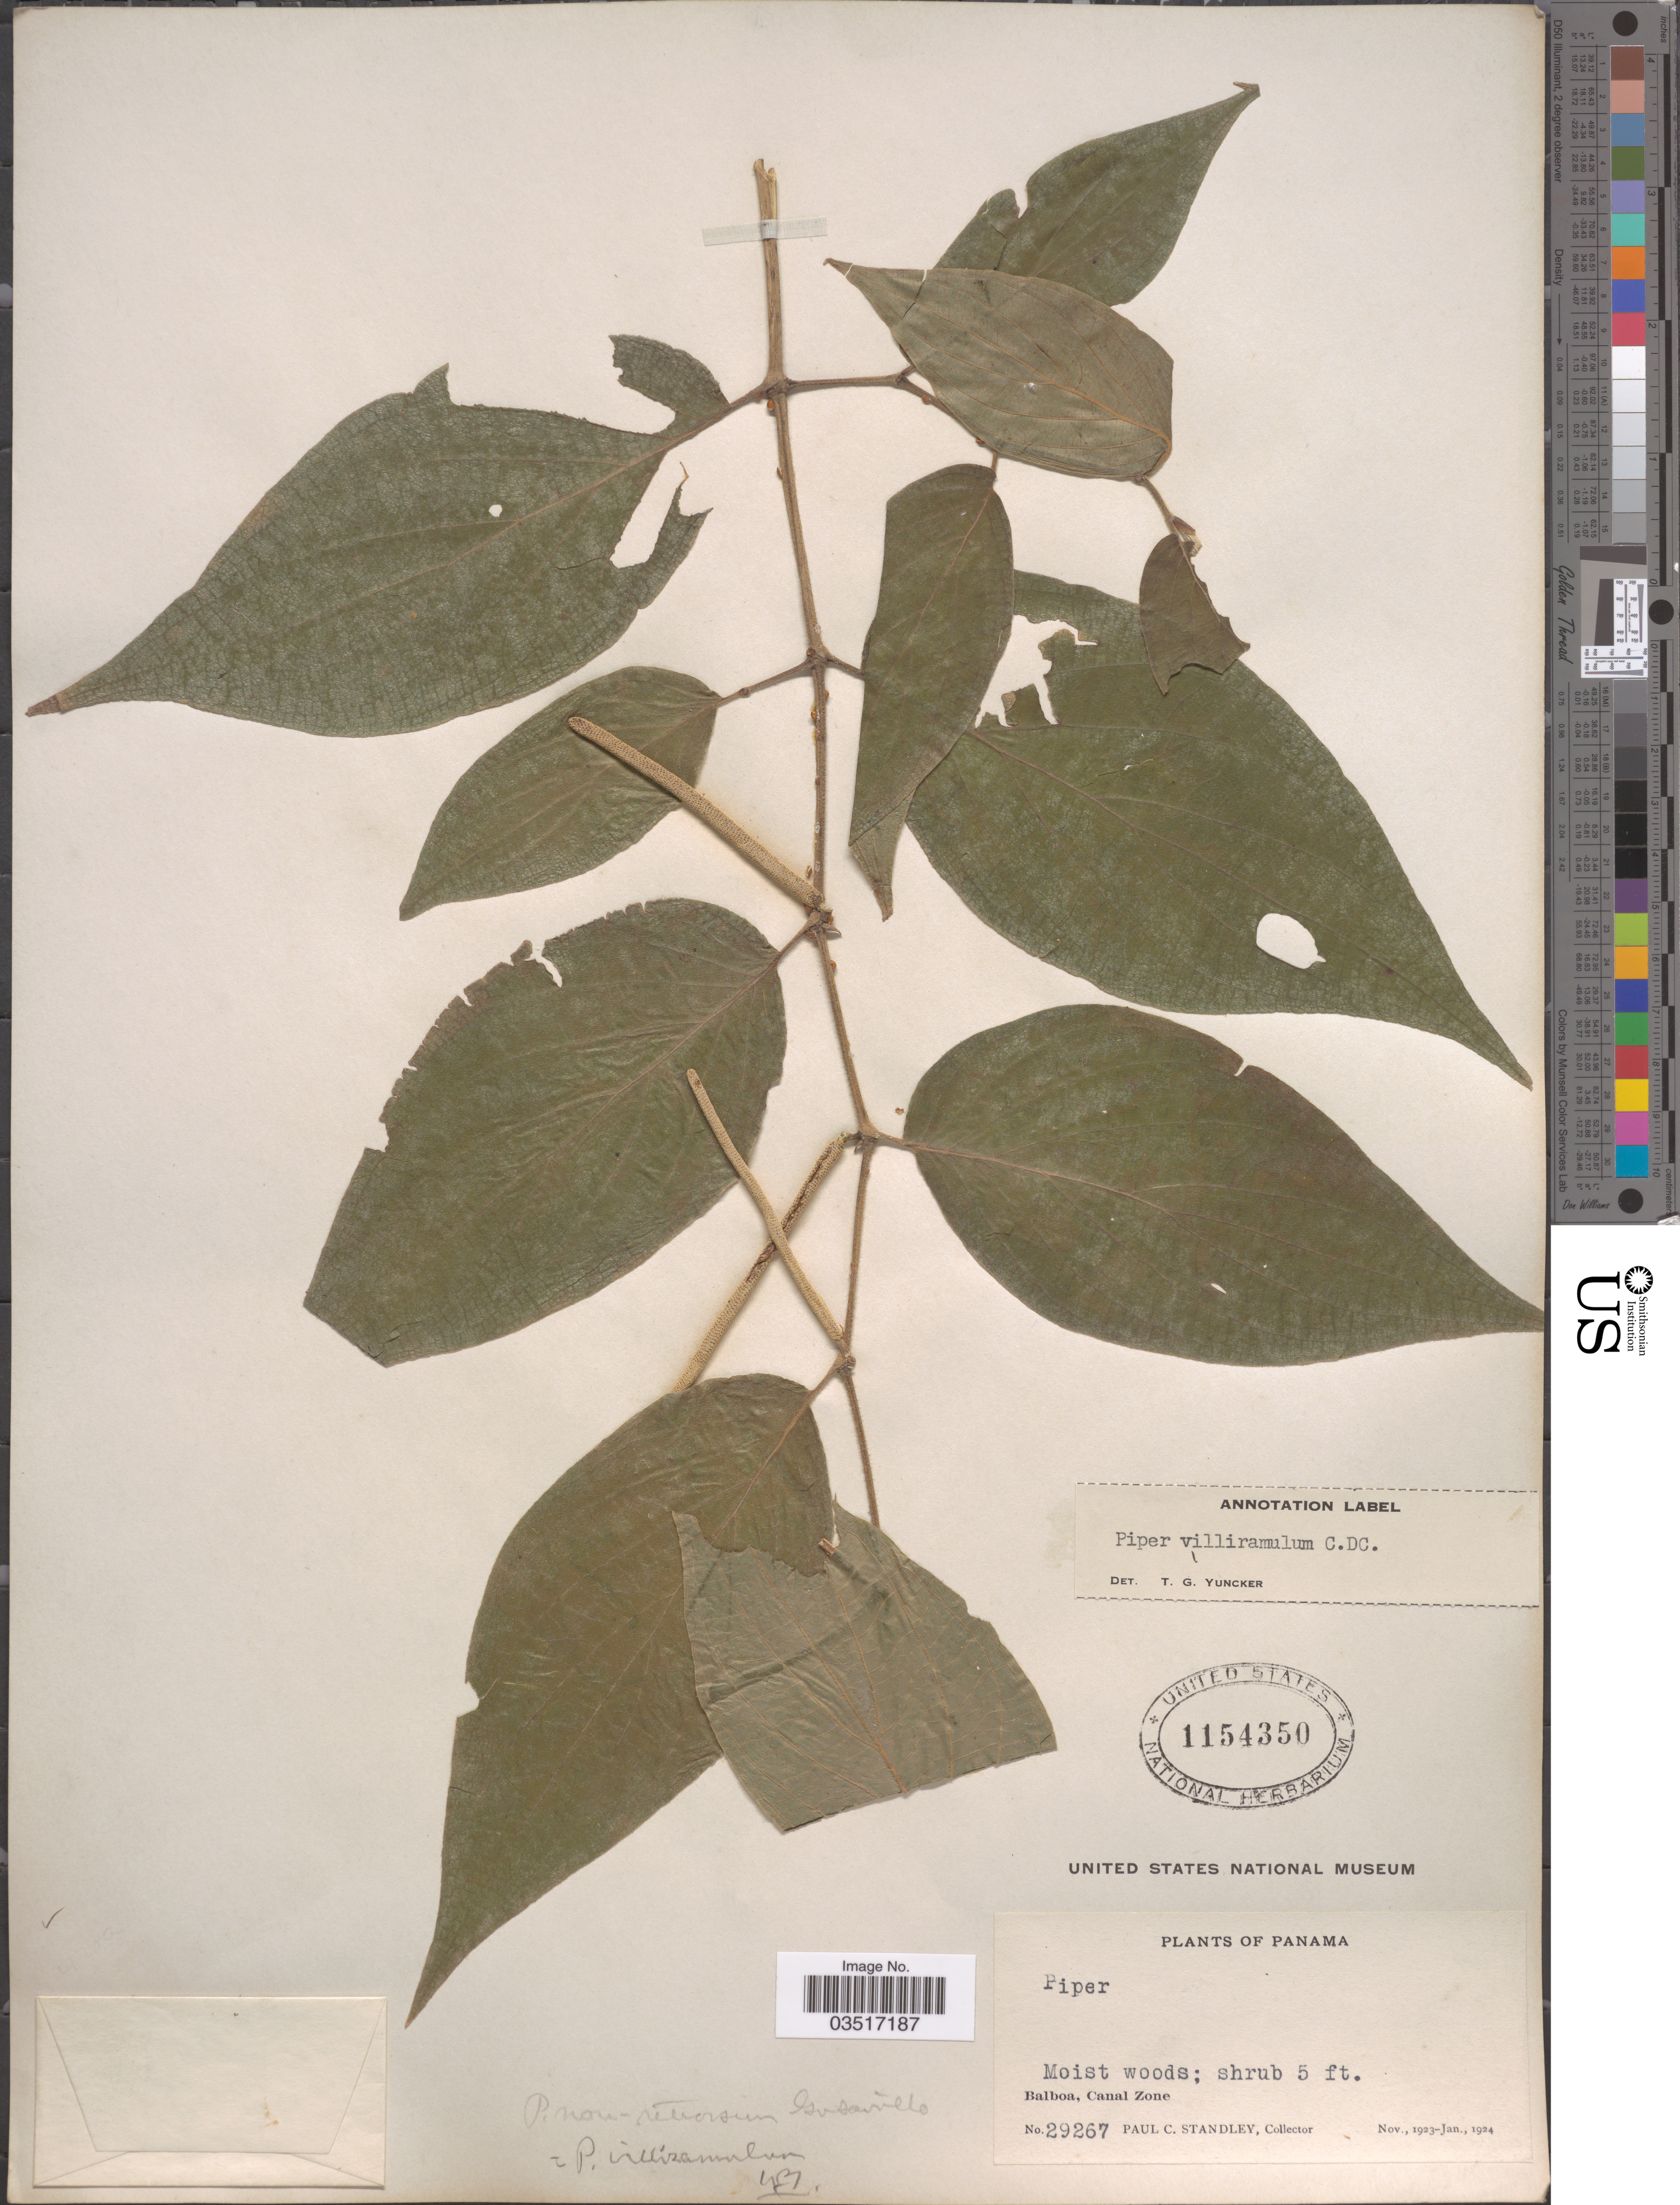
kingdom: Plantae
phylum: Tracheophyta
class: Magnoliopsida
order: Piperales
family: Piperaceae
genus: Piper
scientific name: Piper villiramulum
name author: C. DC.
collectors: P. C. Standley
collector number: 29267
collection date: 1923-11/1924-01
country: Panama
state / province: Colón / Panamá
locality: Balboa, Canal Zone.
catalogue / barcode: US 1154350